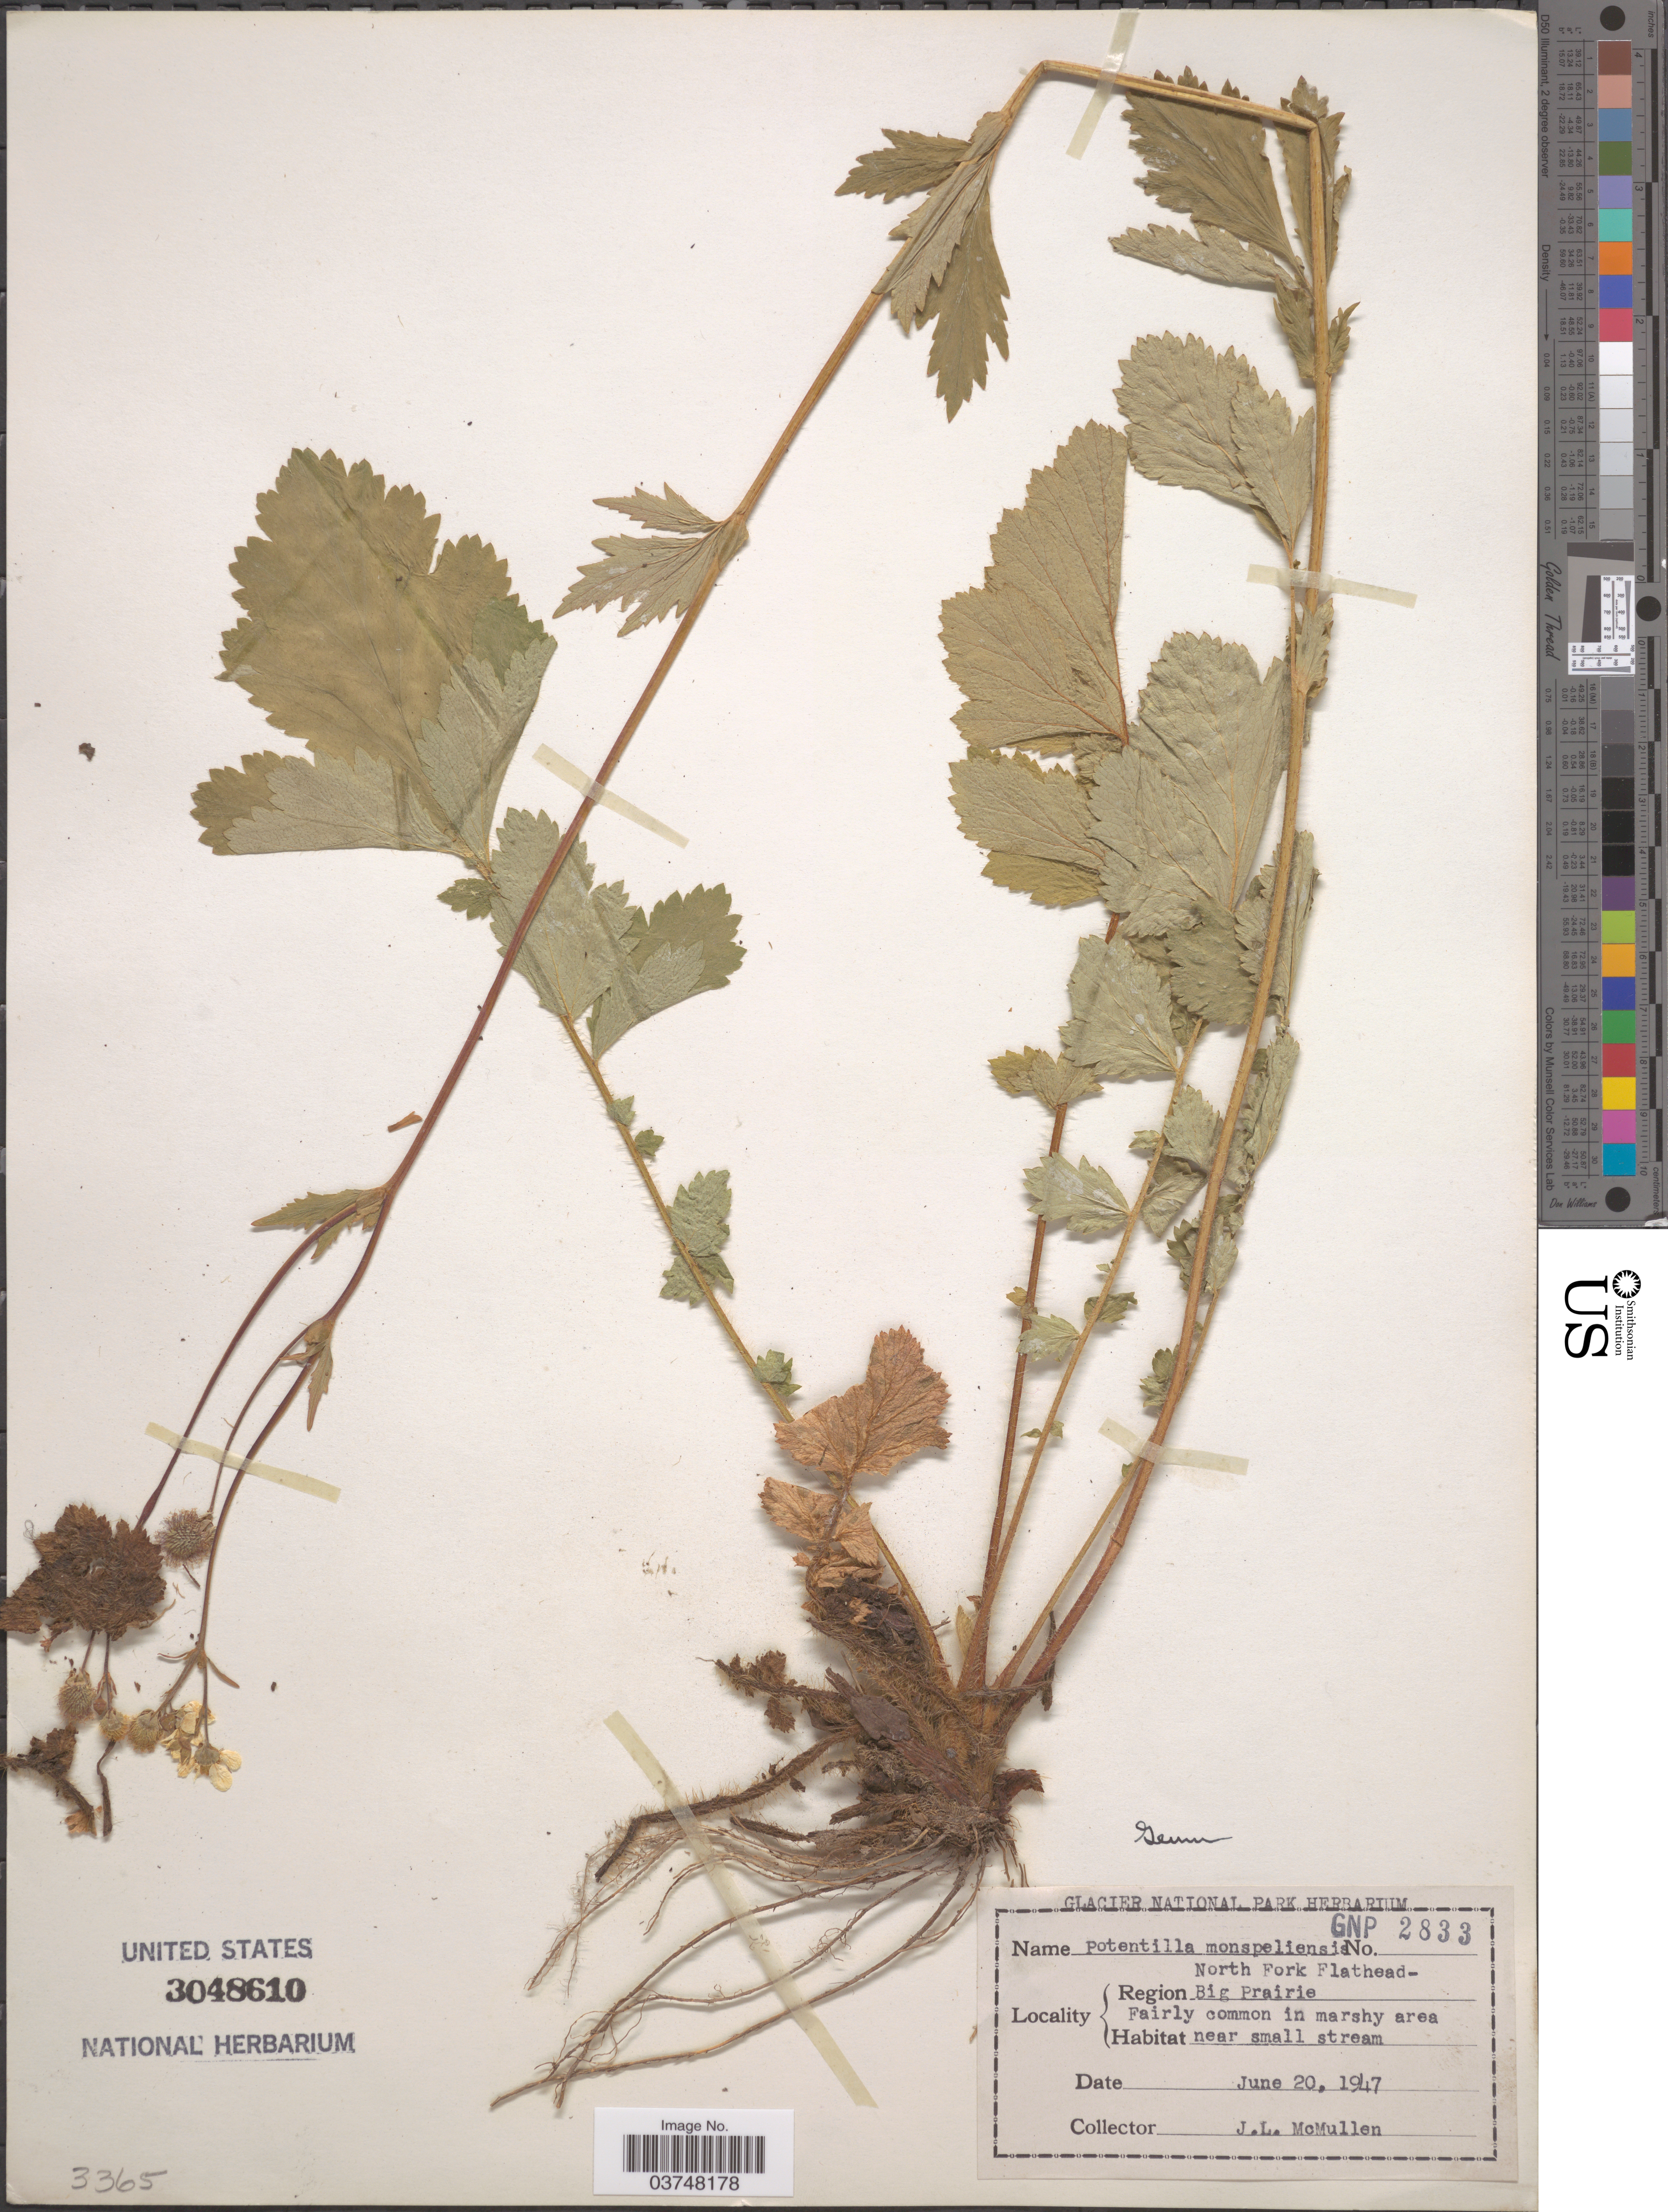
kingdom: Plantae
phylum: Tracheophyta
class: Magnoliopsida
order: Rosales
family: Rosaceae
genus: Geum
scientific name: Geum sp.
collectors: J. McMullen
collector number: GNP2833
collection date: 1947-06-20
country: United States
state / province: Montana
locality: Region North Fork Flathead - Big Prairie.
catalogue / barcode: US 3048610